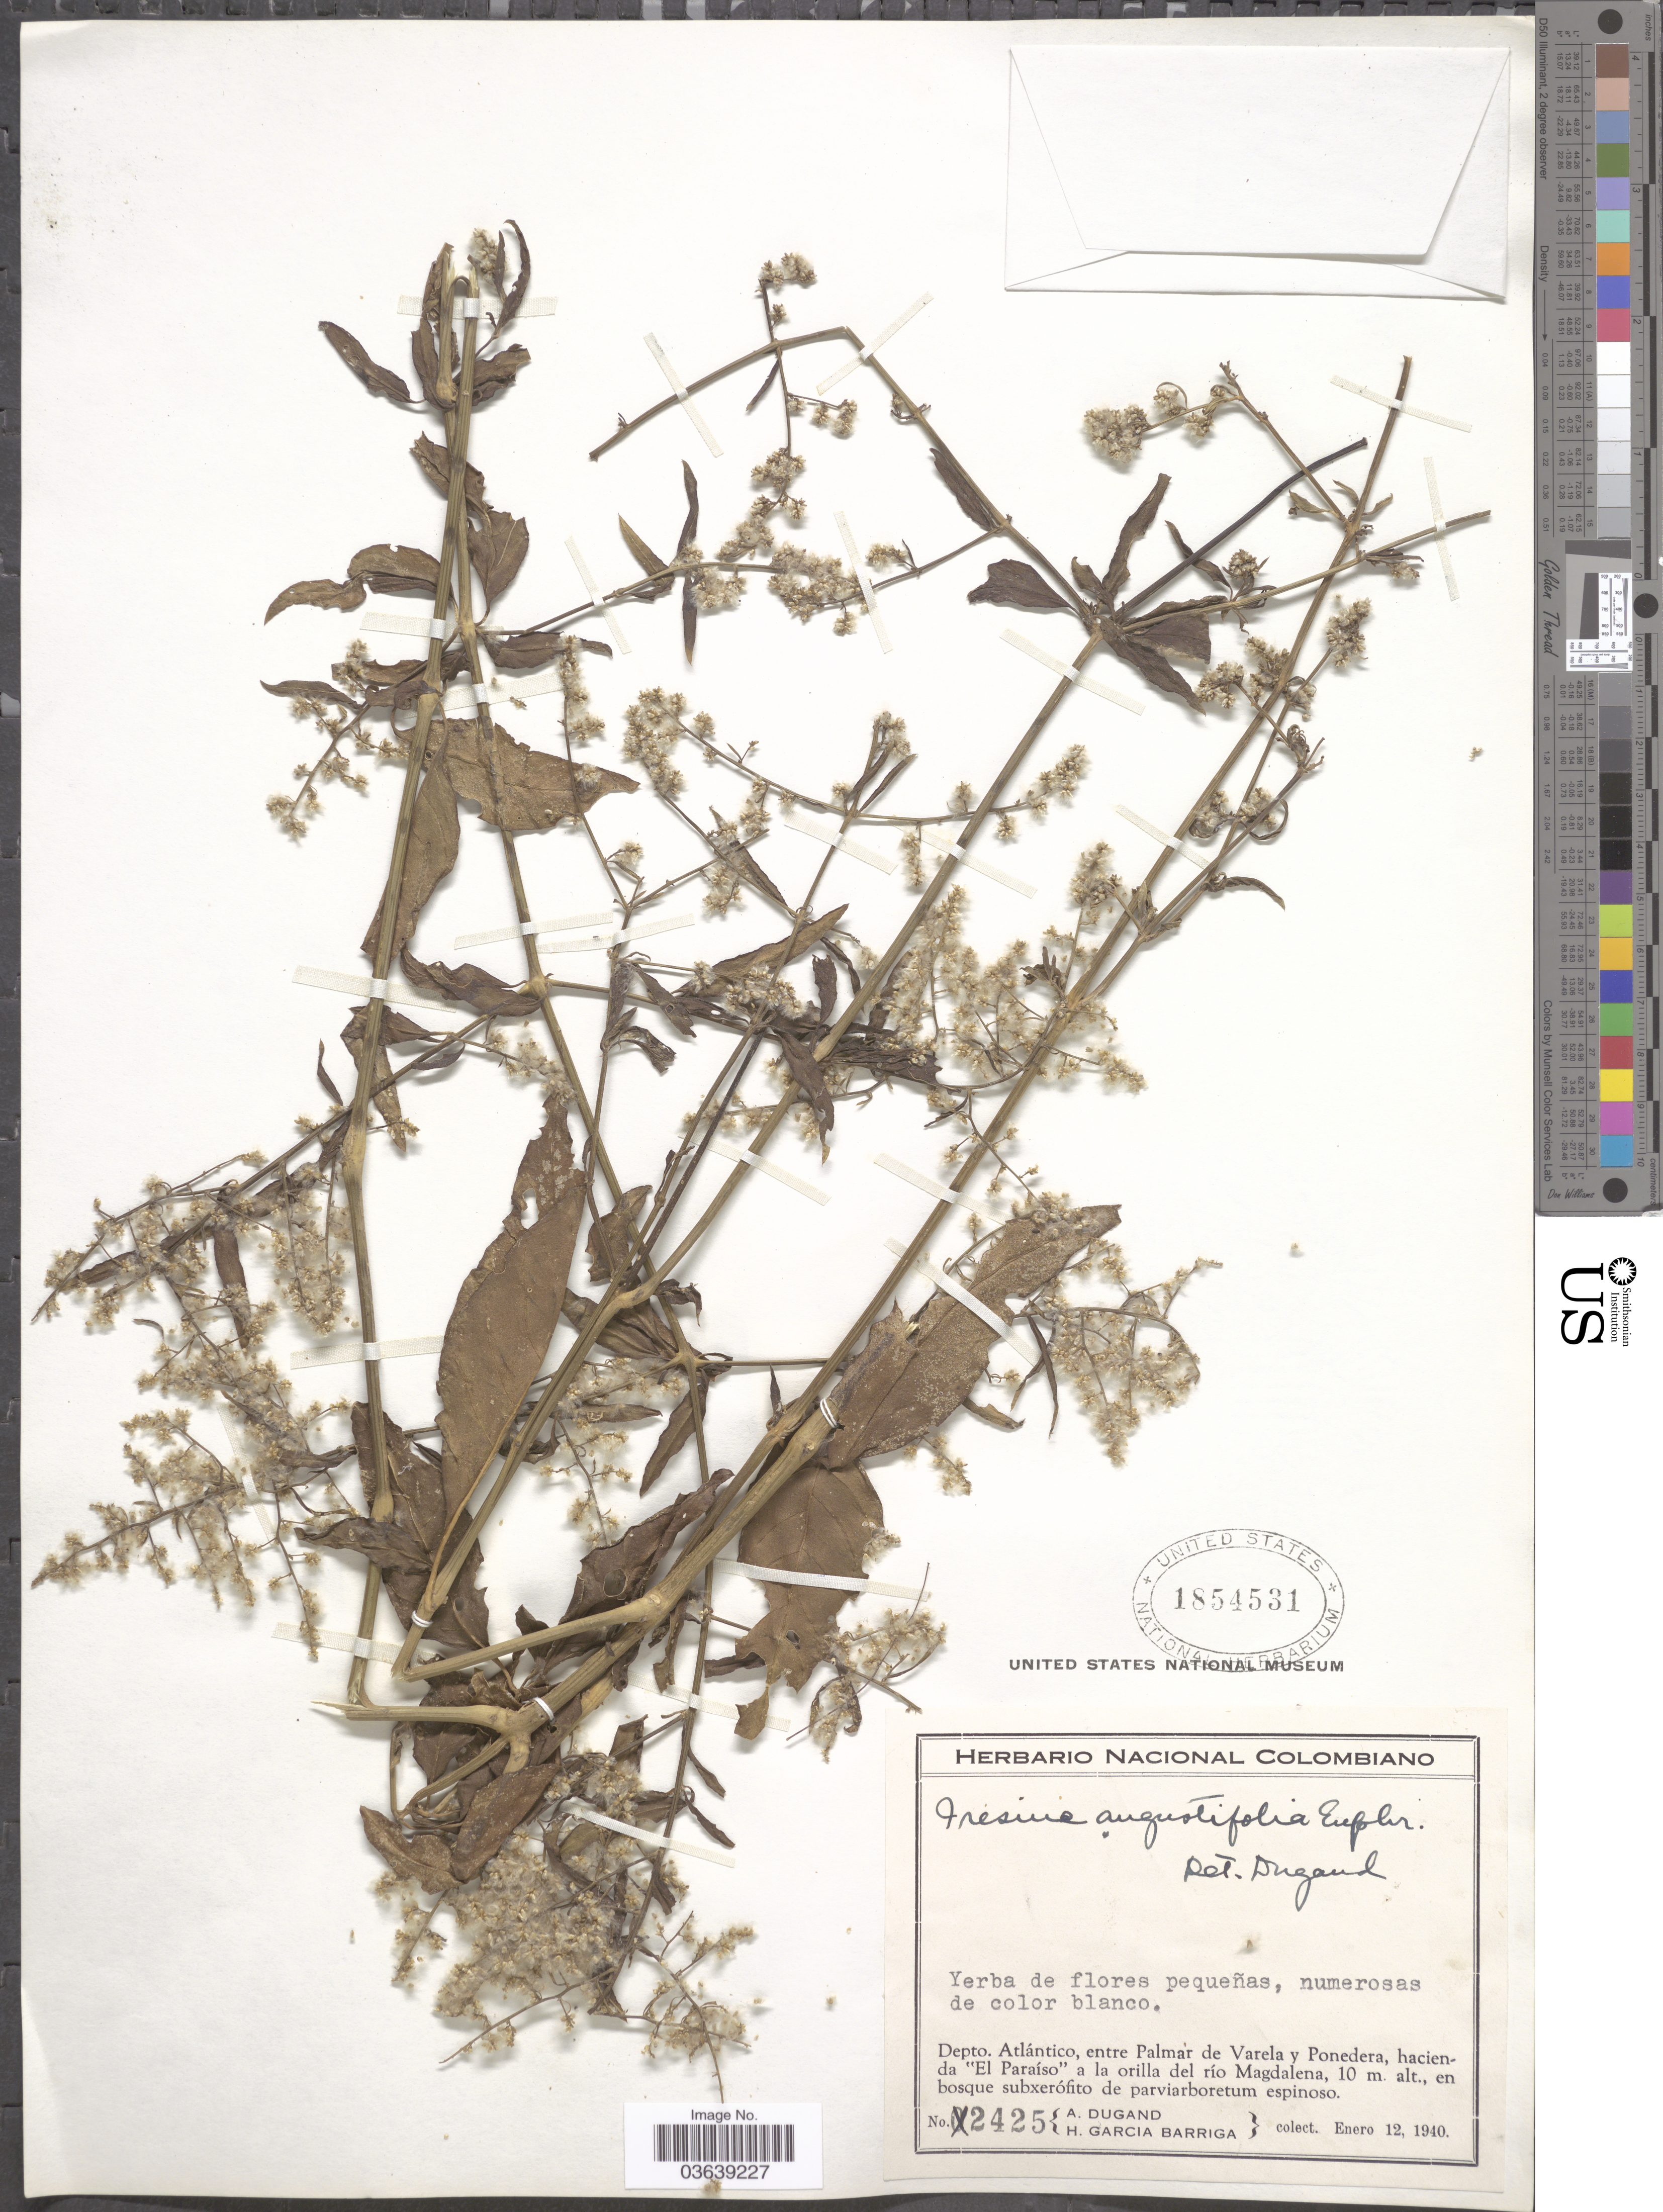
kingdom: Plantae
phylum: Tracheophyta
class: Magnoliopsida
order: Caryophyllales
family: Amaranthaceae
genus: Iresine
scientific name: Iresine angustifolia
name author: Euphrasén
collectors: A. Dugand & H. García Barriga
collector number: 2425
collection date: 1940-01-12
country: Colombia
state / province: Atlántico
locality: Depto. Atlántico, entre Palmar de Varela y Ponedera, hacienda "El Paraíso" a la orilla del río Magdalena.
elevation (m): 10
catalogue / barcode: US 1854531